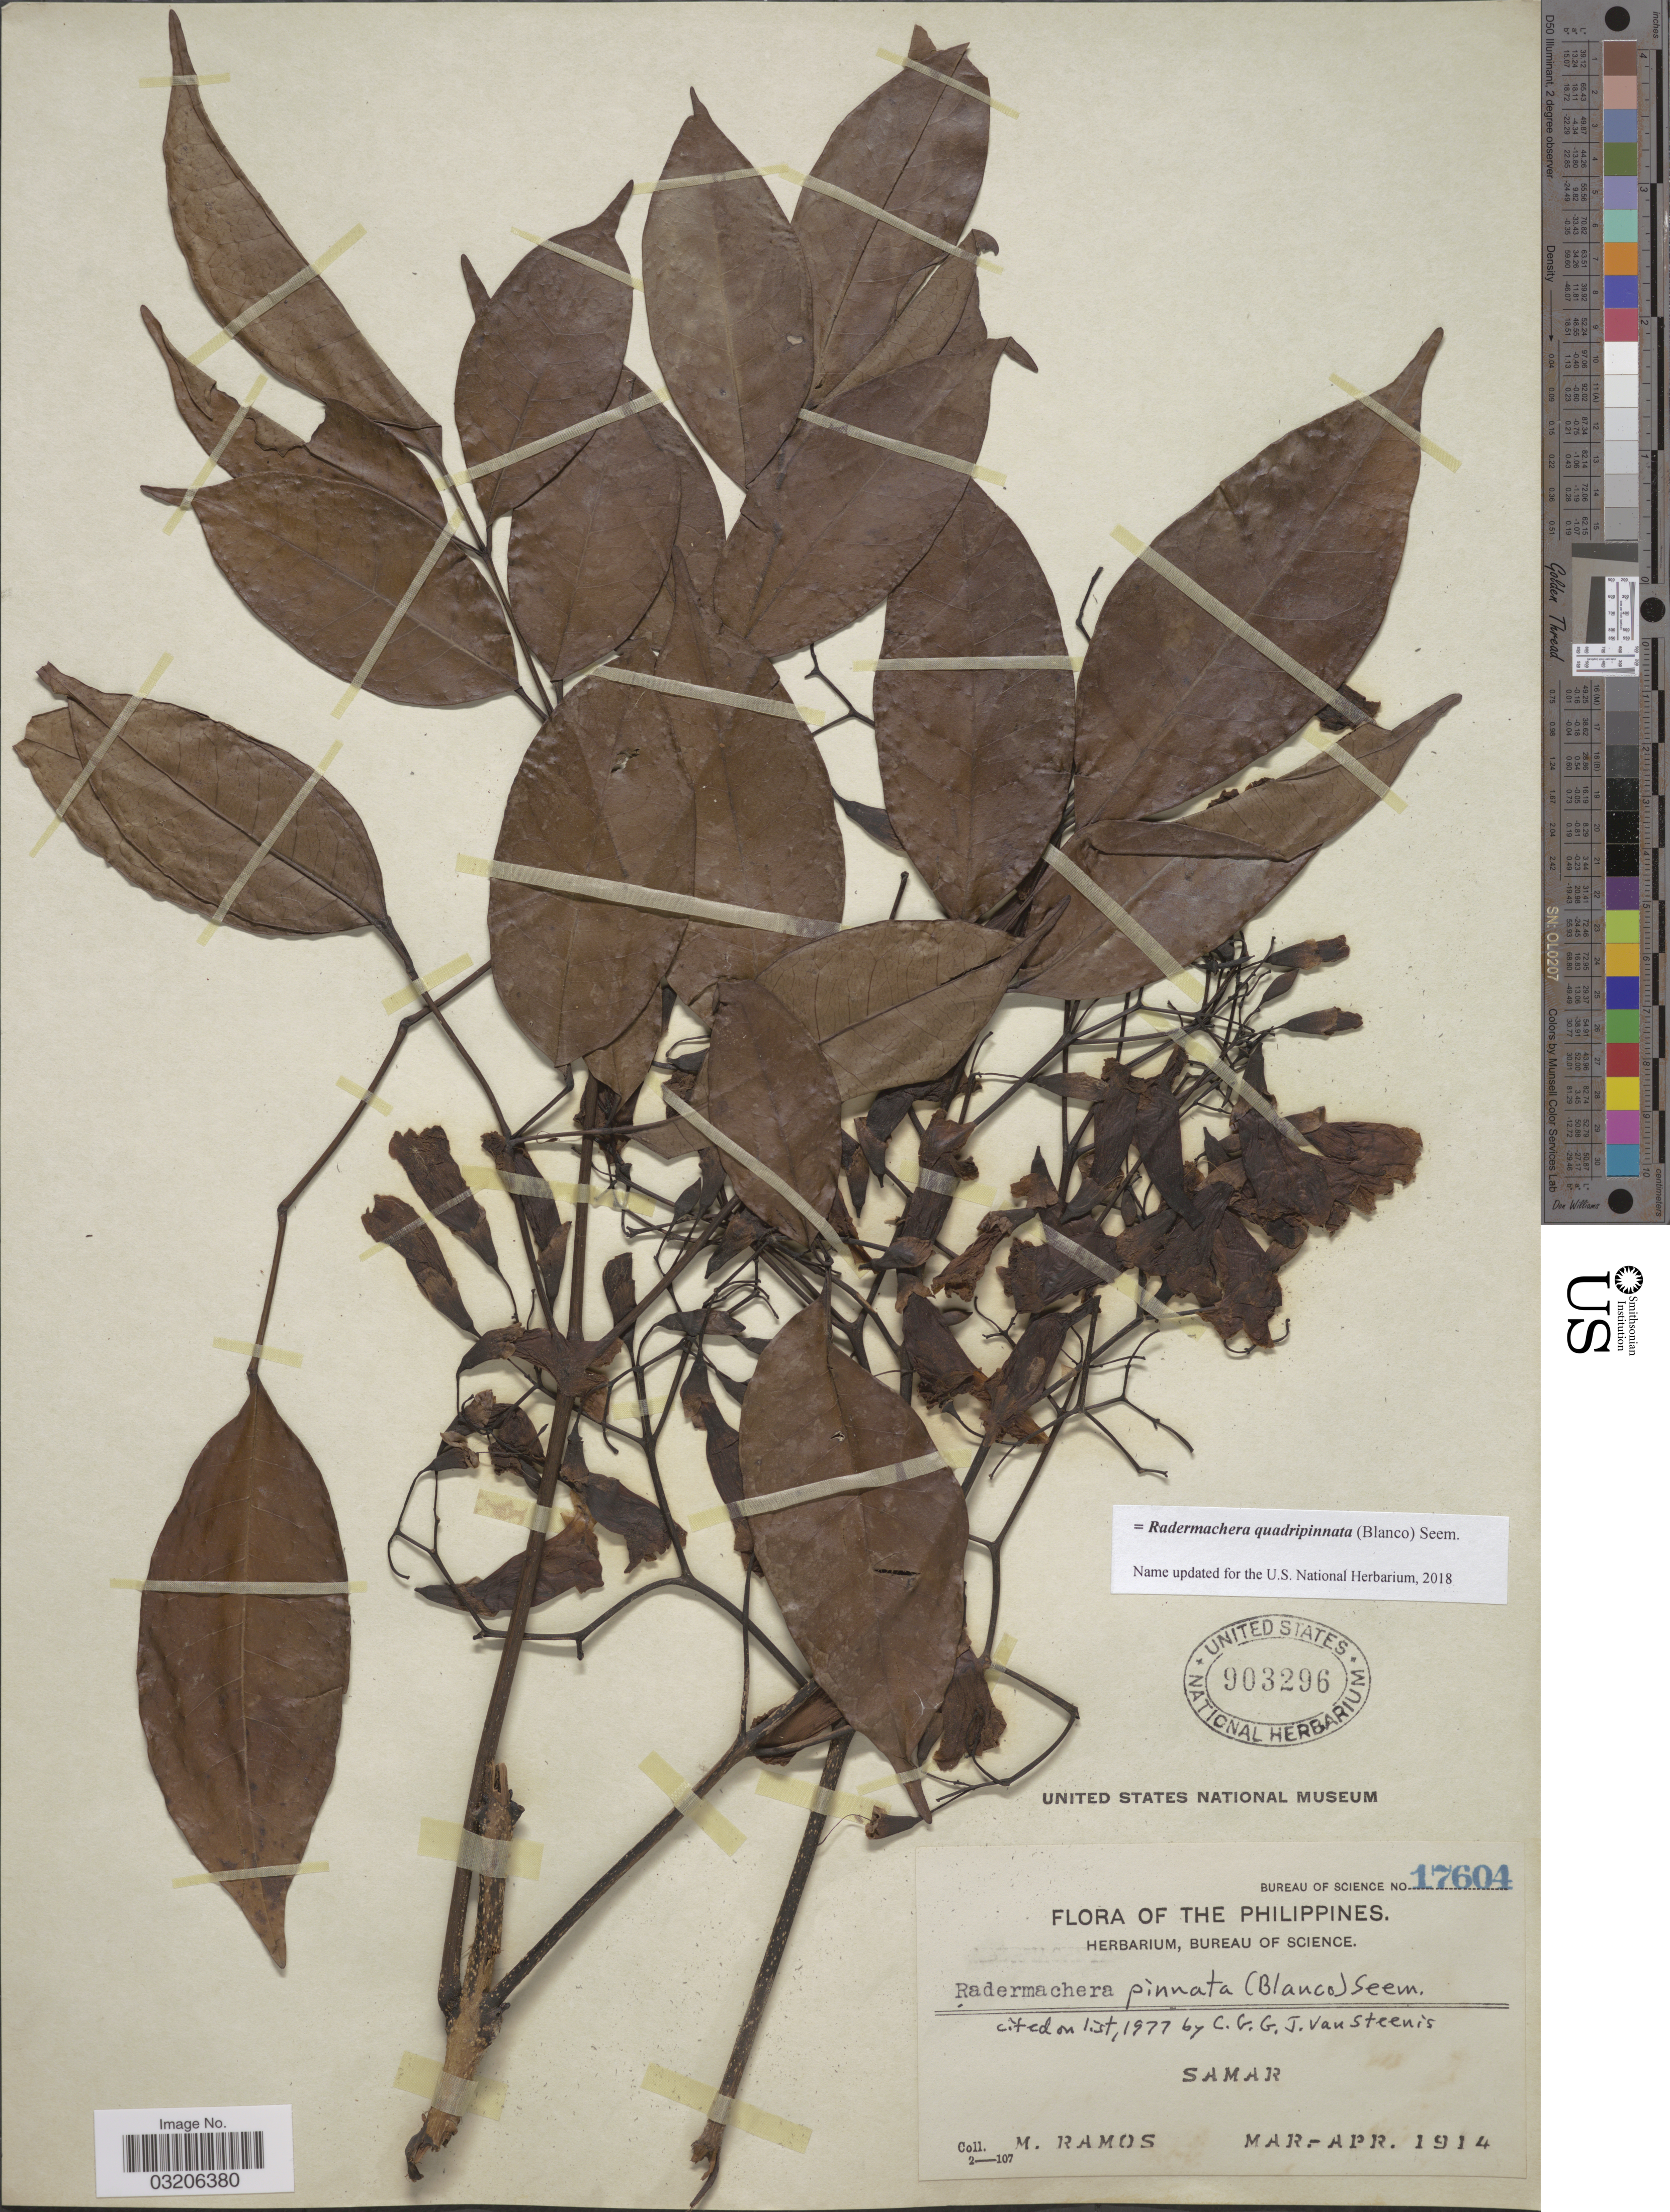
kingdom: Plantae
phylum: Tracheophyta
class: Magnoliopsida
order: Lamiales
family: Bignoniaceae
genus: Radermachera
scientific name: Radermachera quadripinnata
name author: (Blanco) Seem.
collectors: M. Ramos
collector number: Bureau of Science 17604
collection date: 1914-03/1914-04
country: Philippines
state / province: Eastern Visayas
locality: Samar.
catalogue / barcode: US 903296